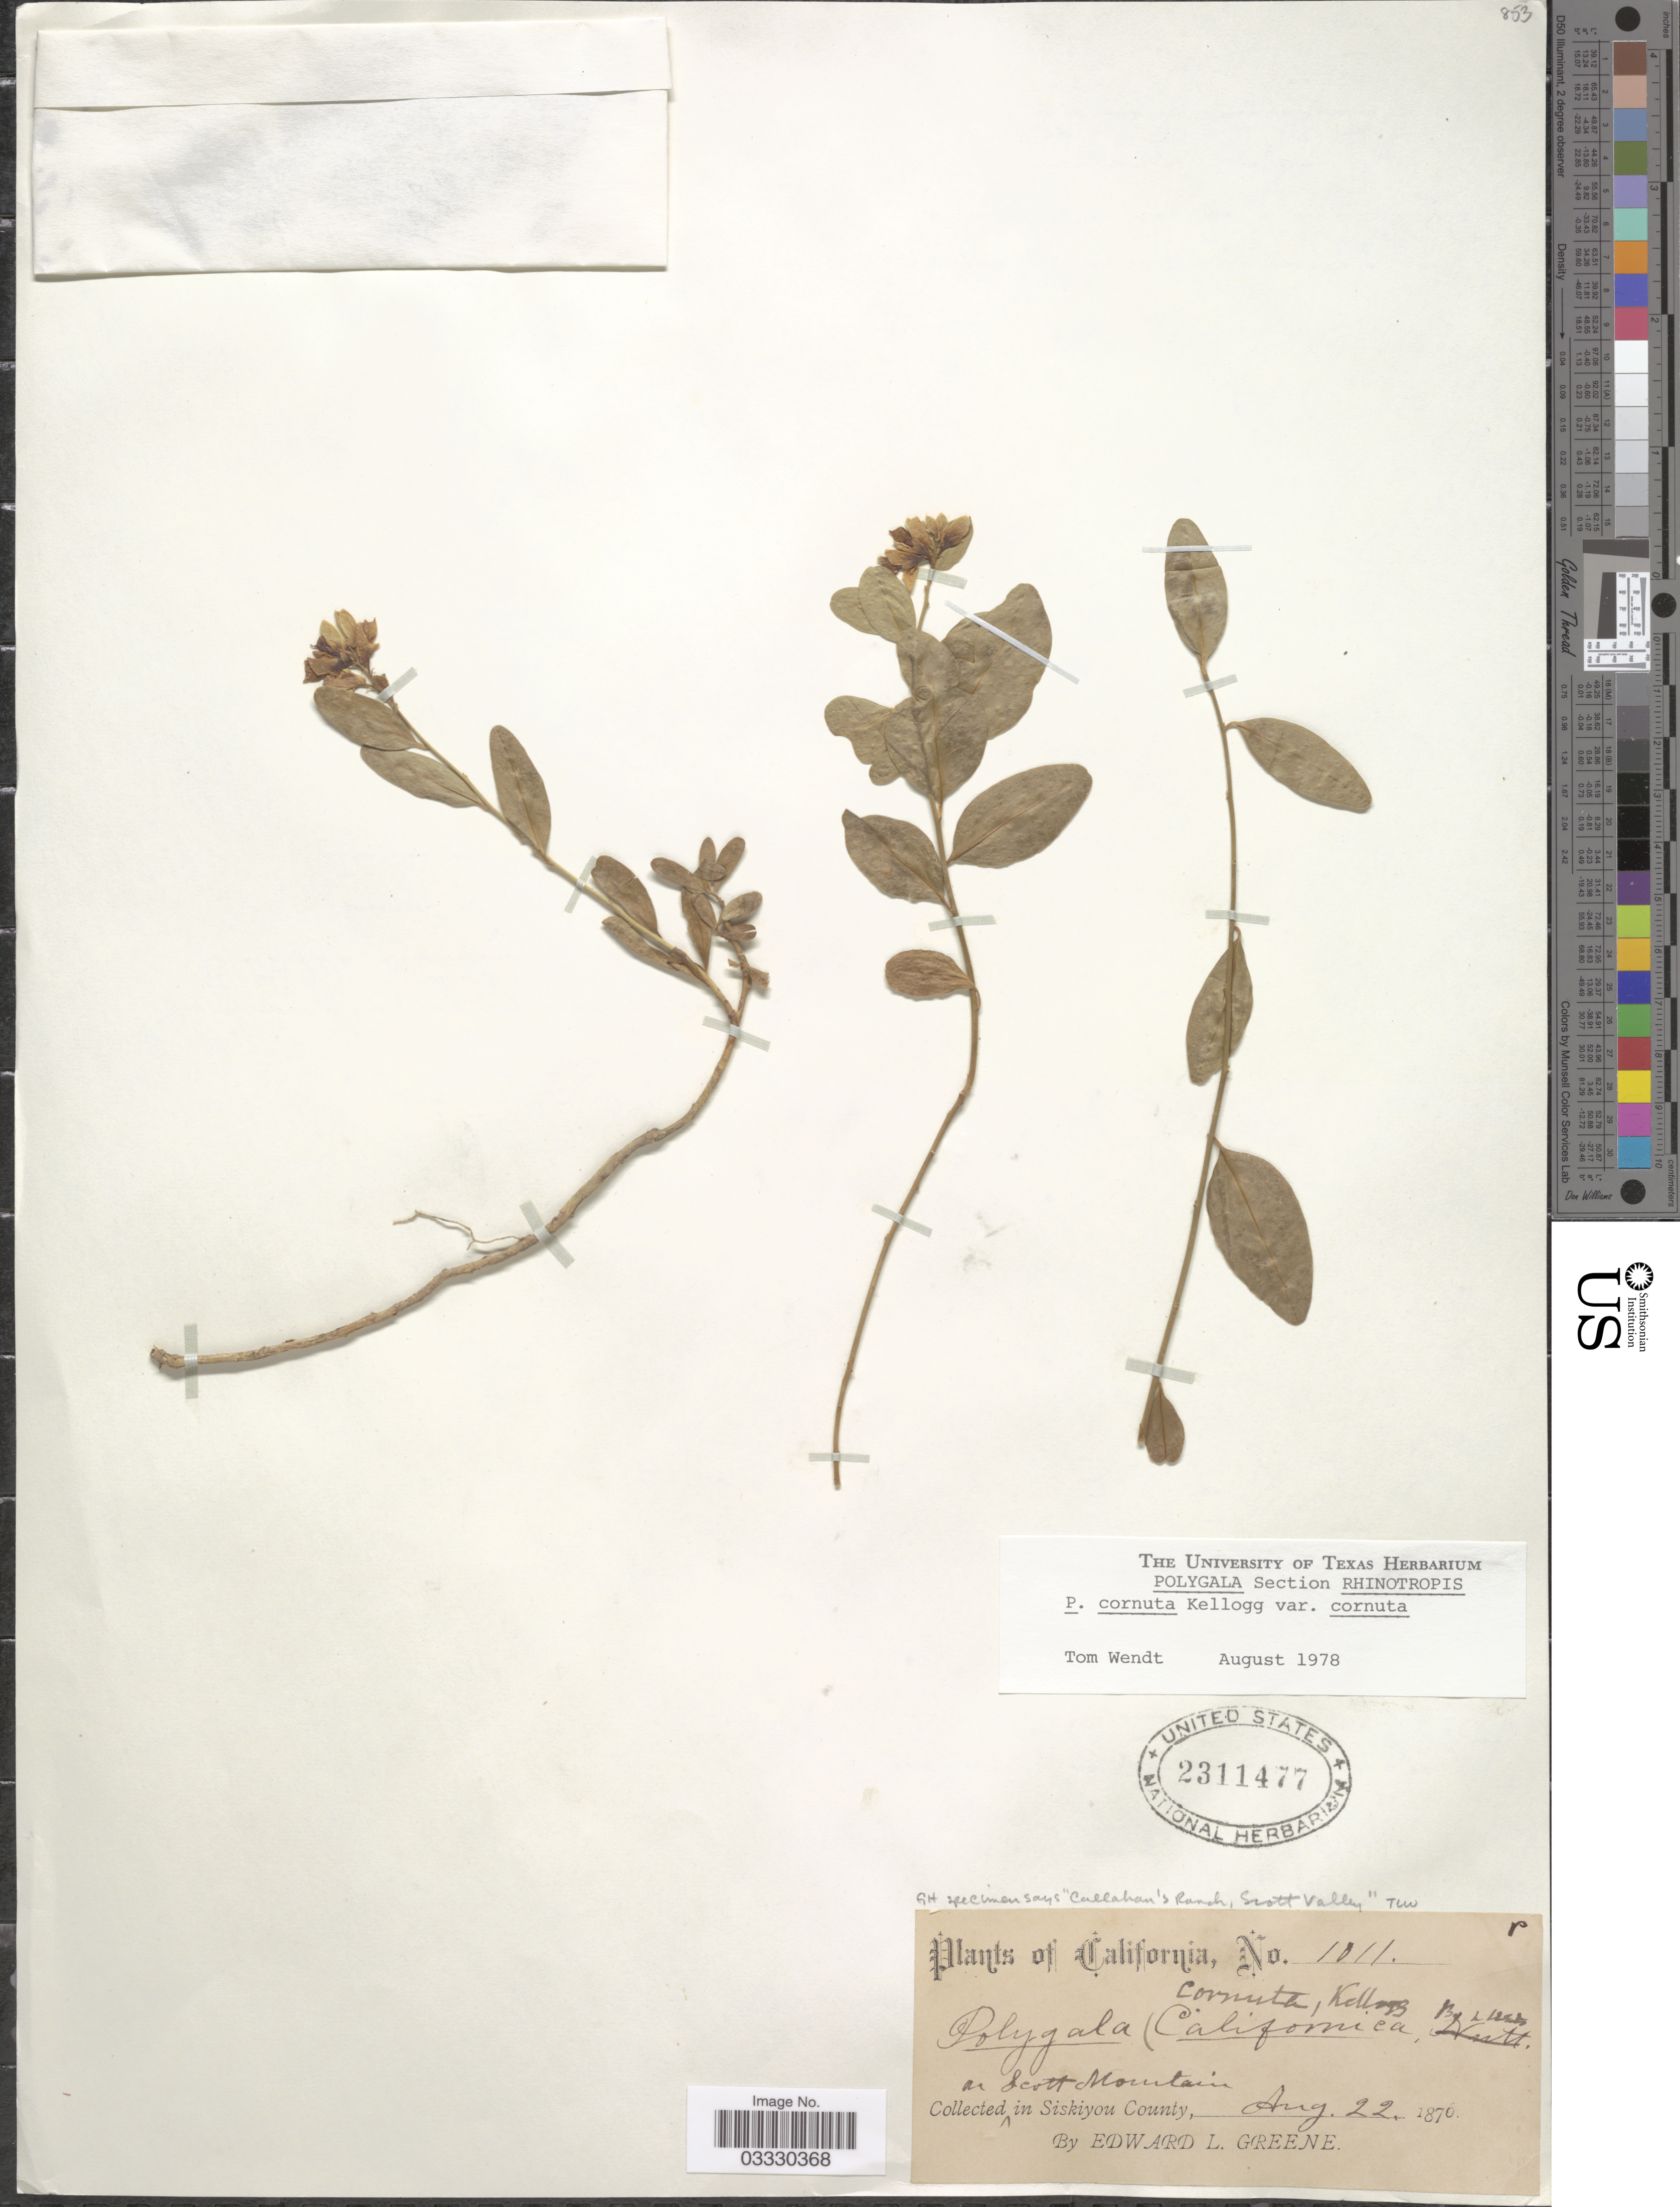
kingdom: Plantae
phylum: Tracheophyta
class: Magnoliopsida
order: Fabales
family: Polygalaceae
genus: Rhinotropis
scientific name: Rhinotropis cornuta var. cornuta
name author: (Kellogg) J.R. Abbott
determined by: Strong, Mark T., (BOT), Smithsonian Institution - National Museum of Natural History (UNITED STATES)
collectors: E. L. Greene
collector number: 1011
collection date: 1870-08-22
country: United States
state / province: California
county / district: Siskiyou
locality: On Scott Mountain in Siskiyou County.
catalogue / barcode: US 2311477